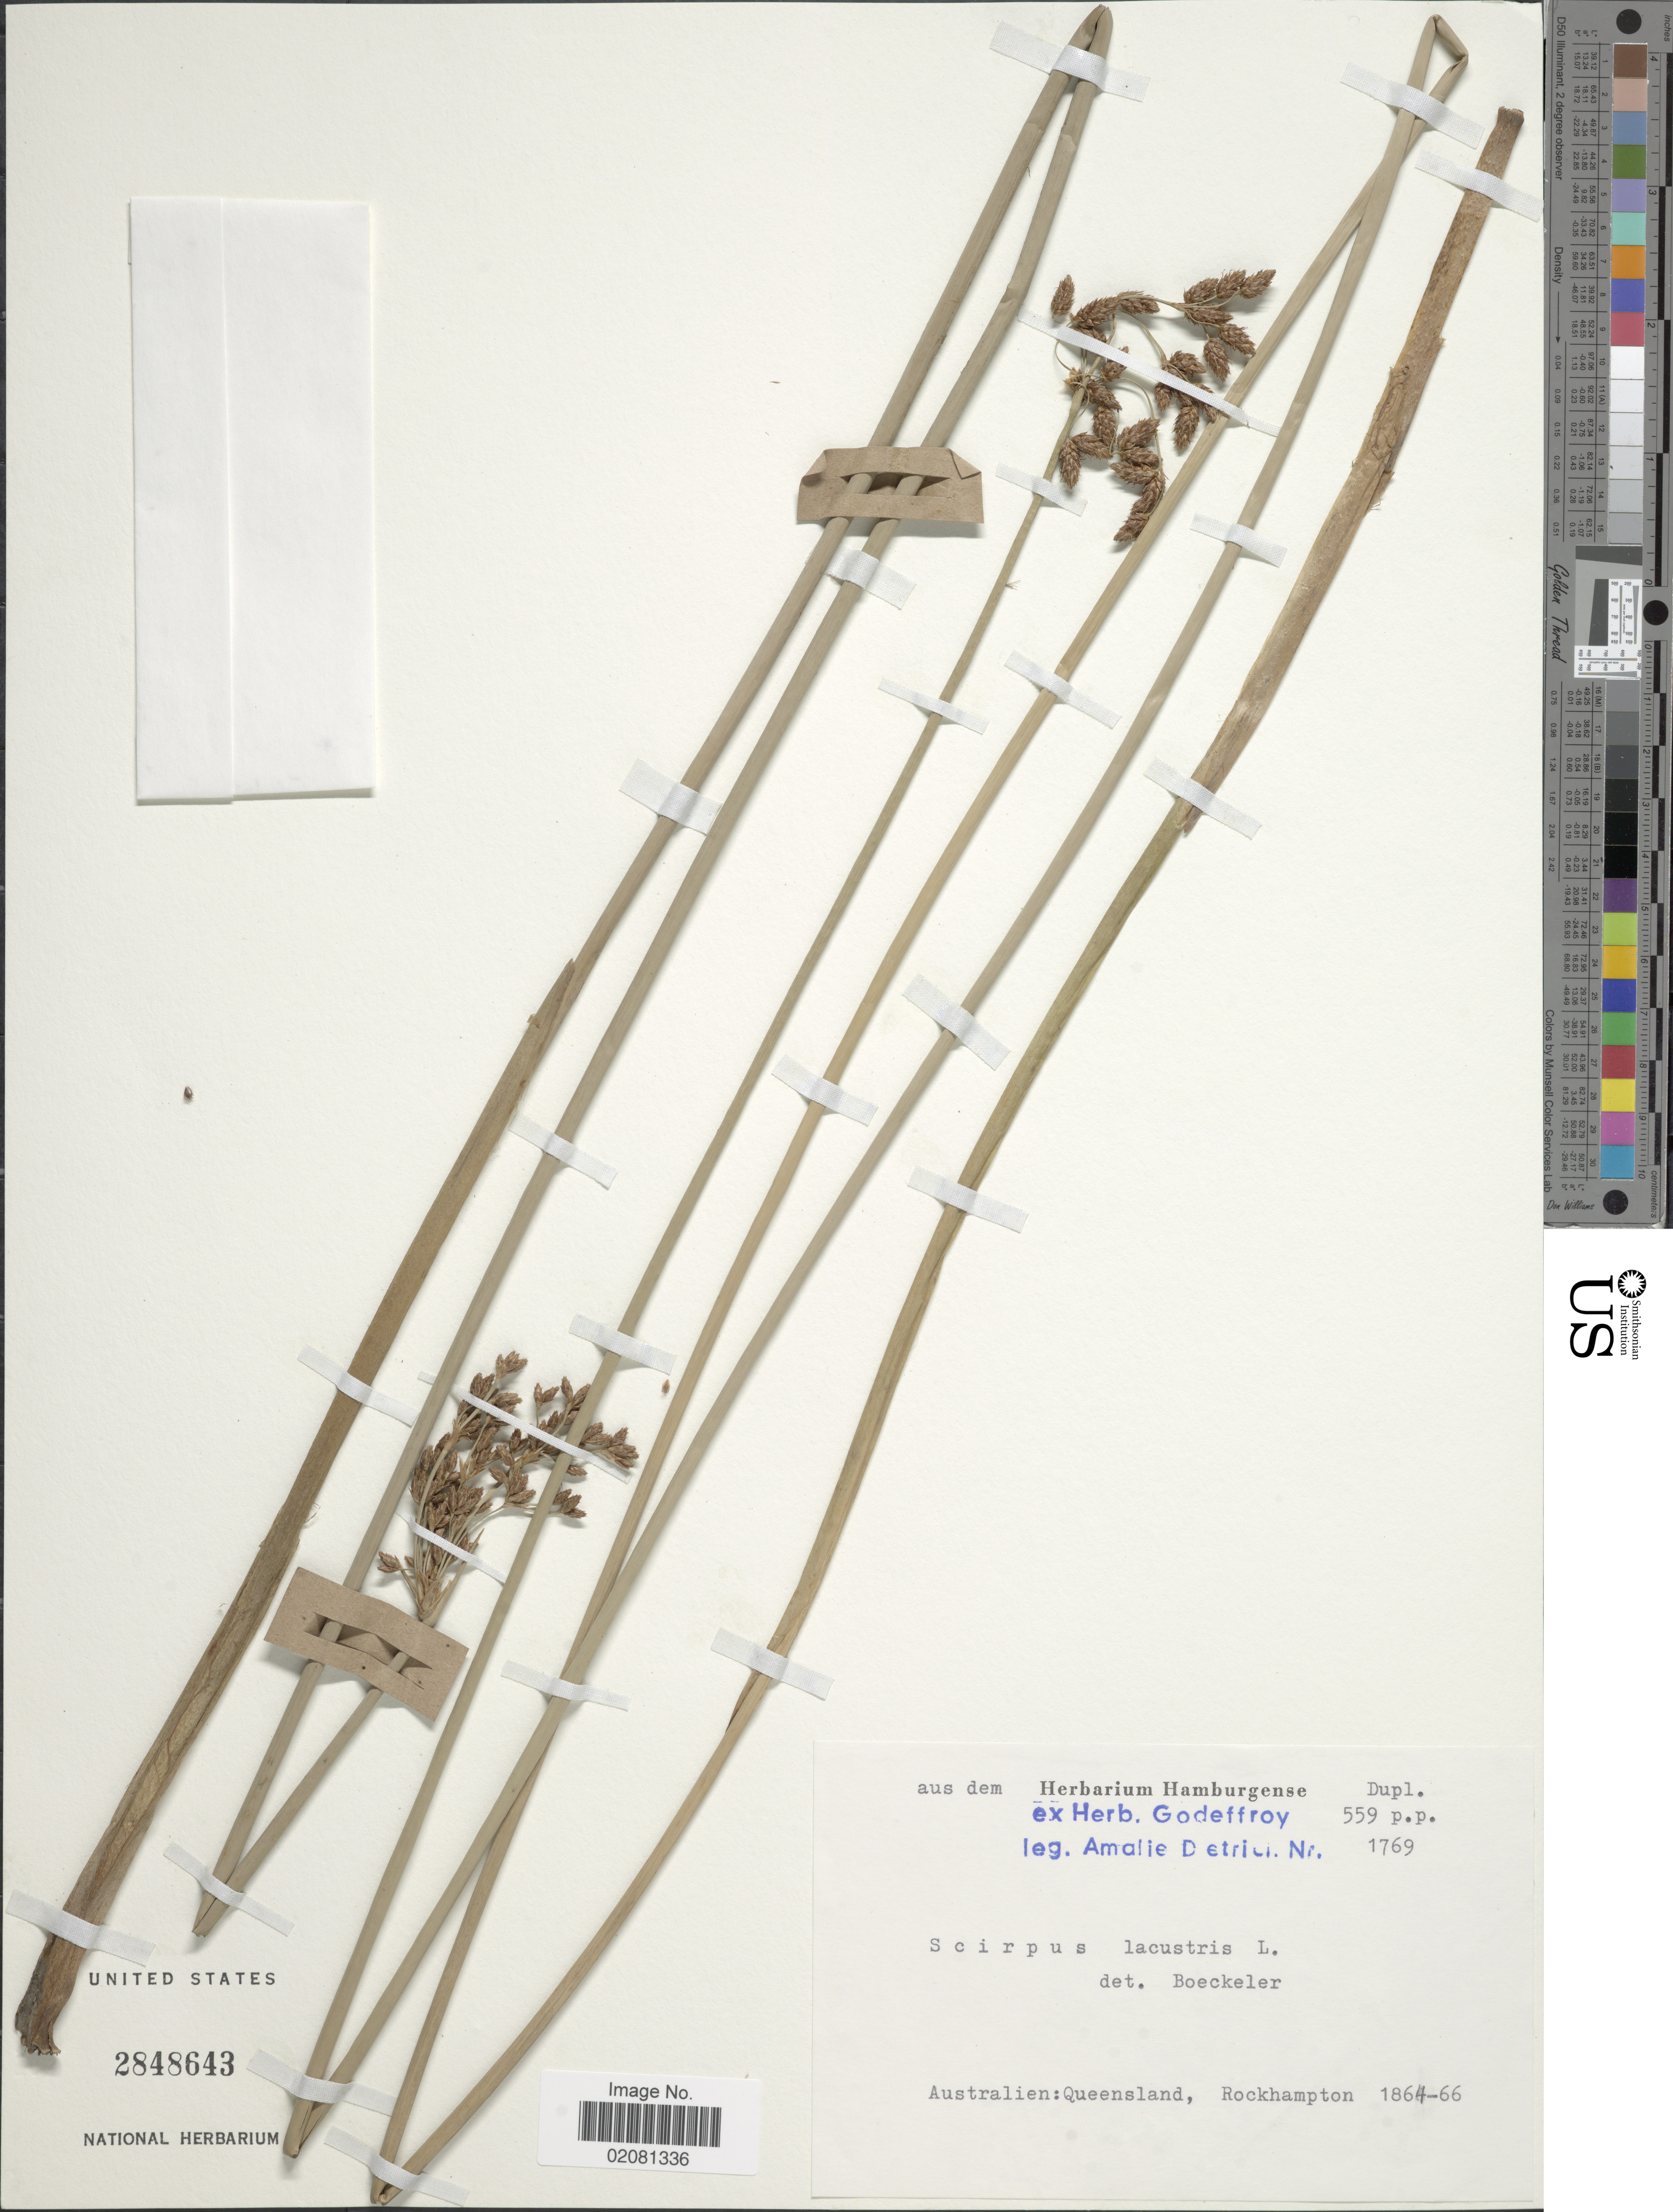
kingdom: Plantae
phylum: Tracheophyta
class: Liliopsida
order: Poales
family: Cyperaceae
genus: Schoenoplectus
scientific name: Schoenoplectus lacustris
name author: (L.) Palla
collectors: A. Dietrich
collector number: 1769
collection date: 1864/1866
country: Australia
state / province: Queensland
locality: Rockhampton.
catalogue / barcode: US 2848643